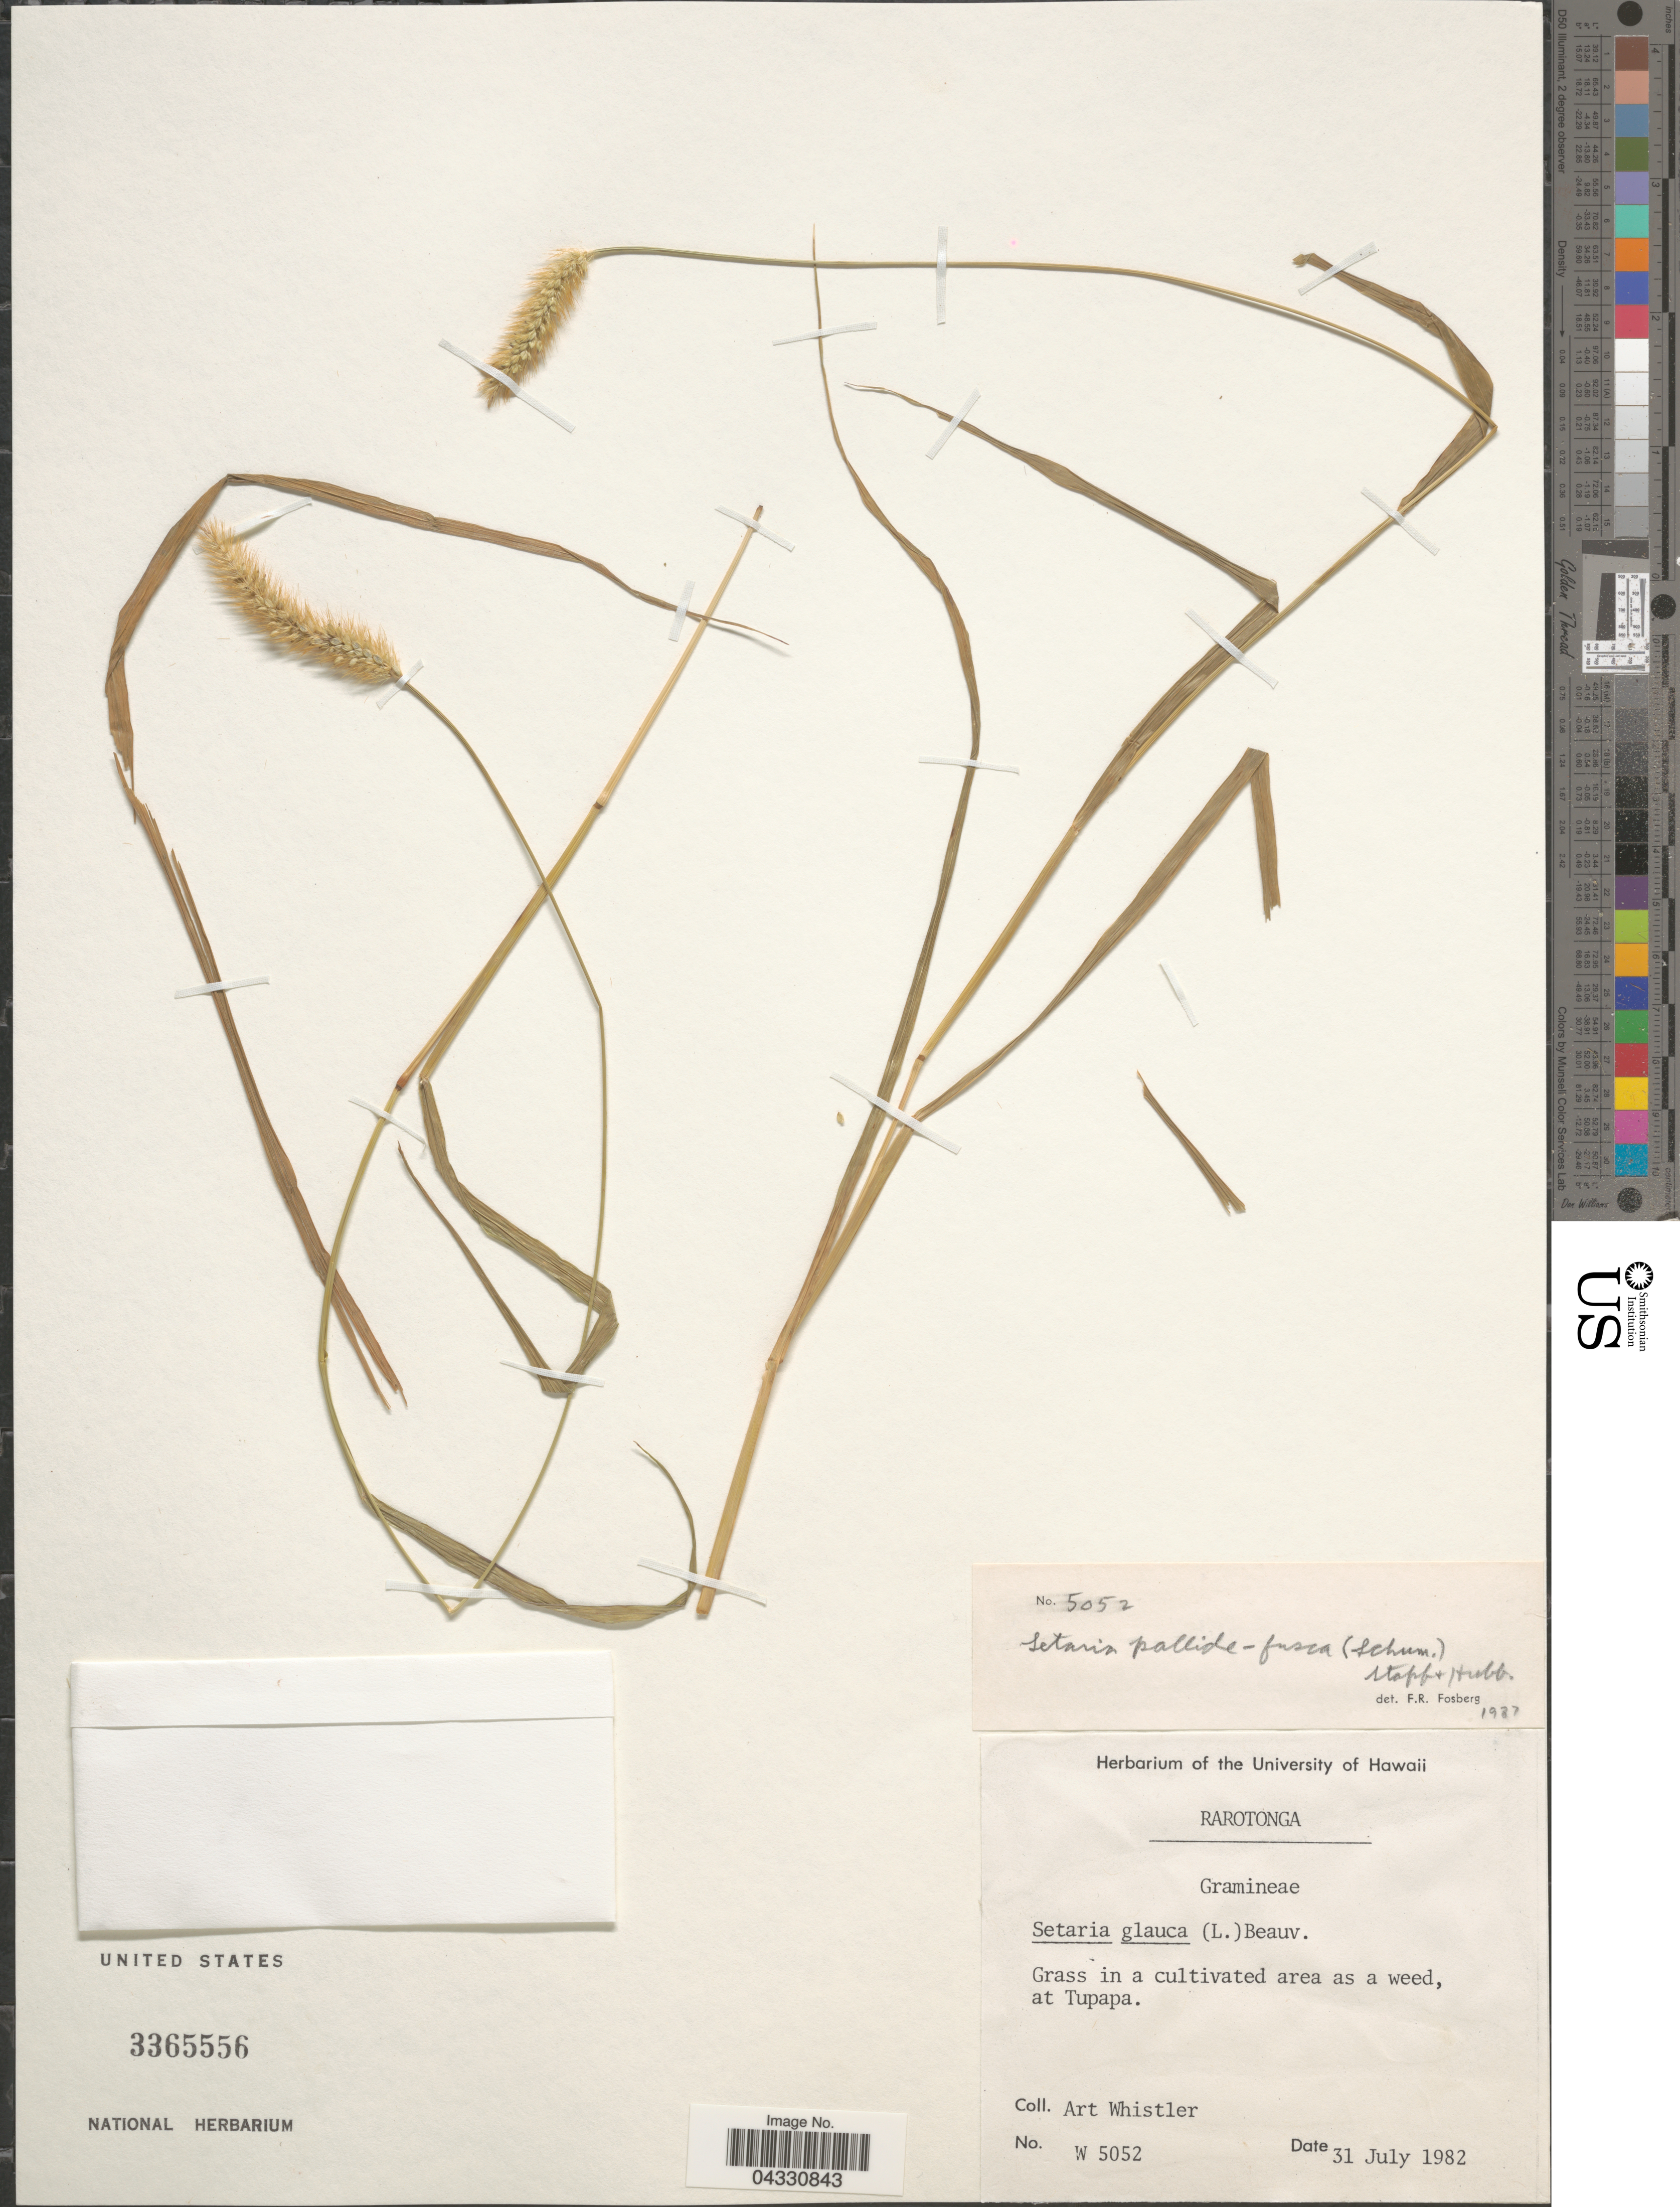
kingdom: Plantae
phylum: Tracheophyta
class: Liliopsida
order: Poales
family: Poaceae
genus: Setaria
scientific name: Setaria pallide-fusca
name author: (Schumach.) Stapf & C.E. Hubb.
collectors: A. Whistler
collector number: W5052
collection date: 1982-07-31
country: Cook Islands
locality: Rarotonga. At Tupapa.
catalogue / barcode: US 3365556